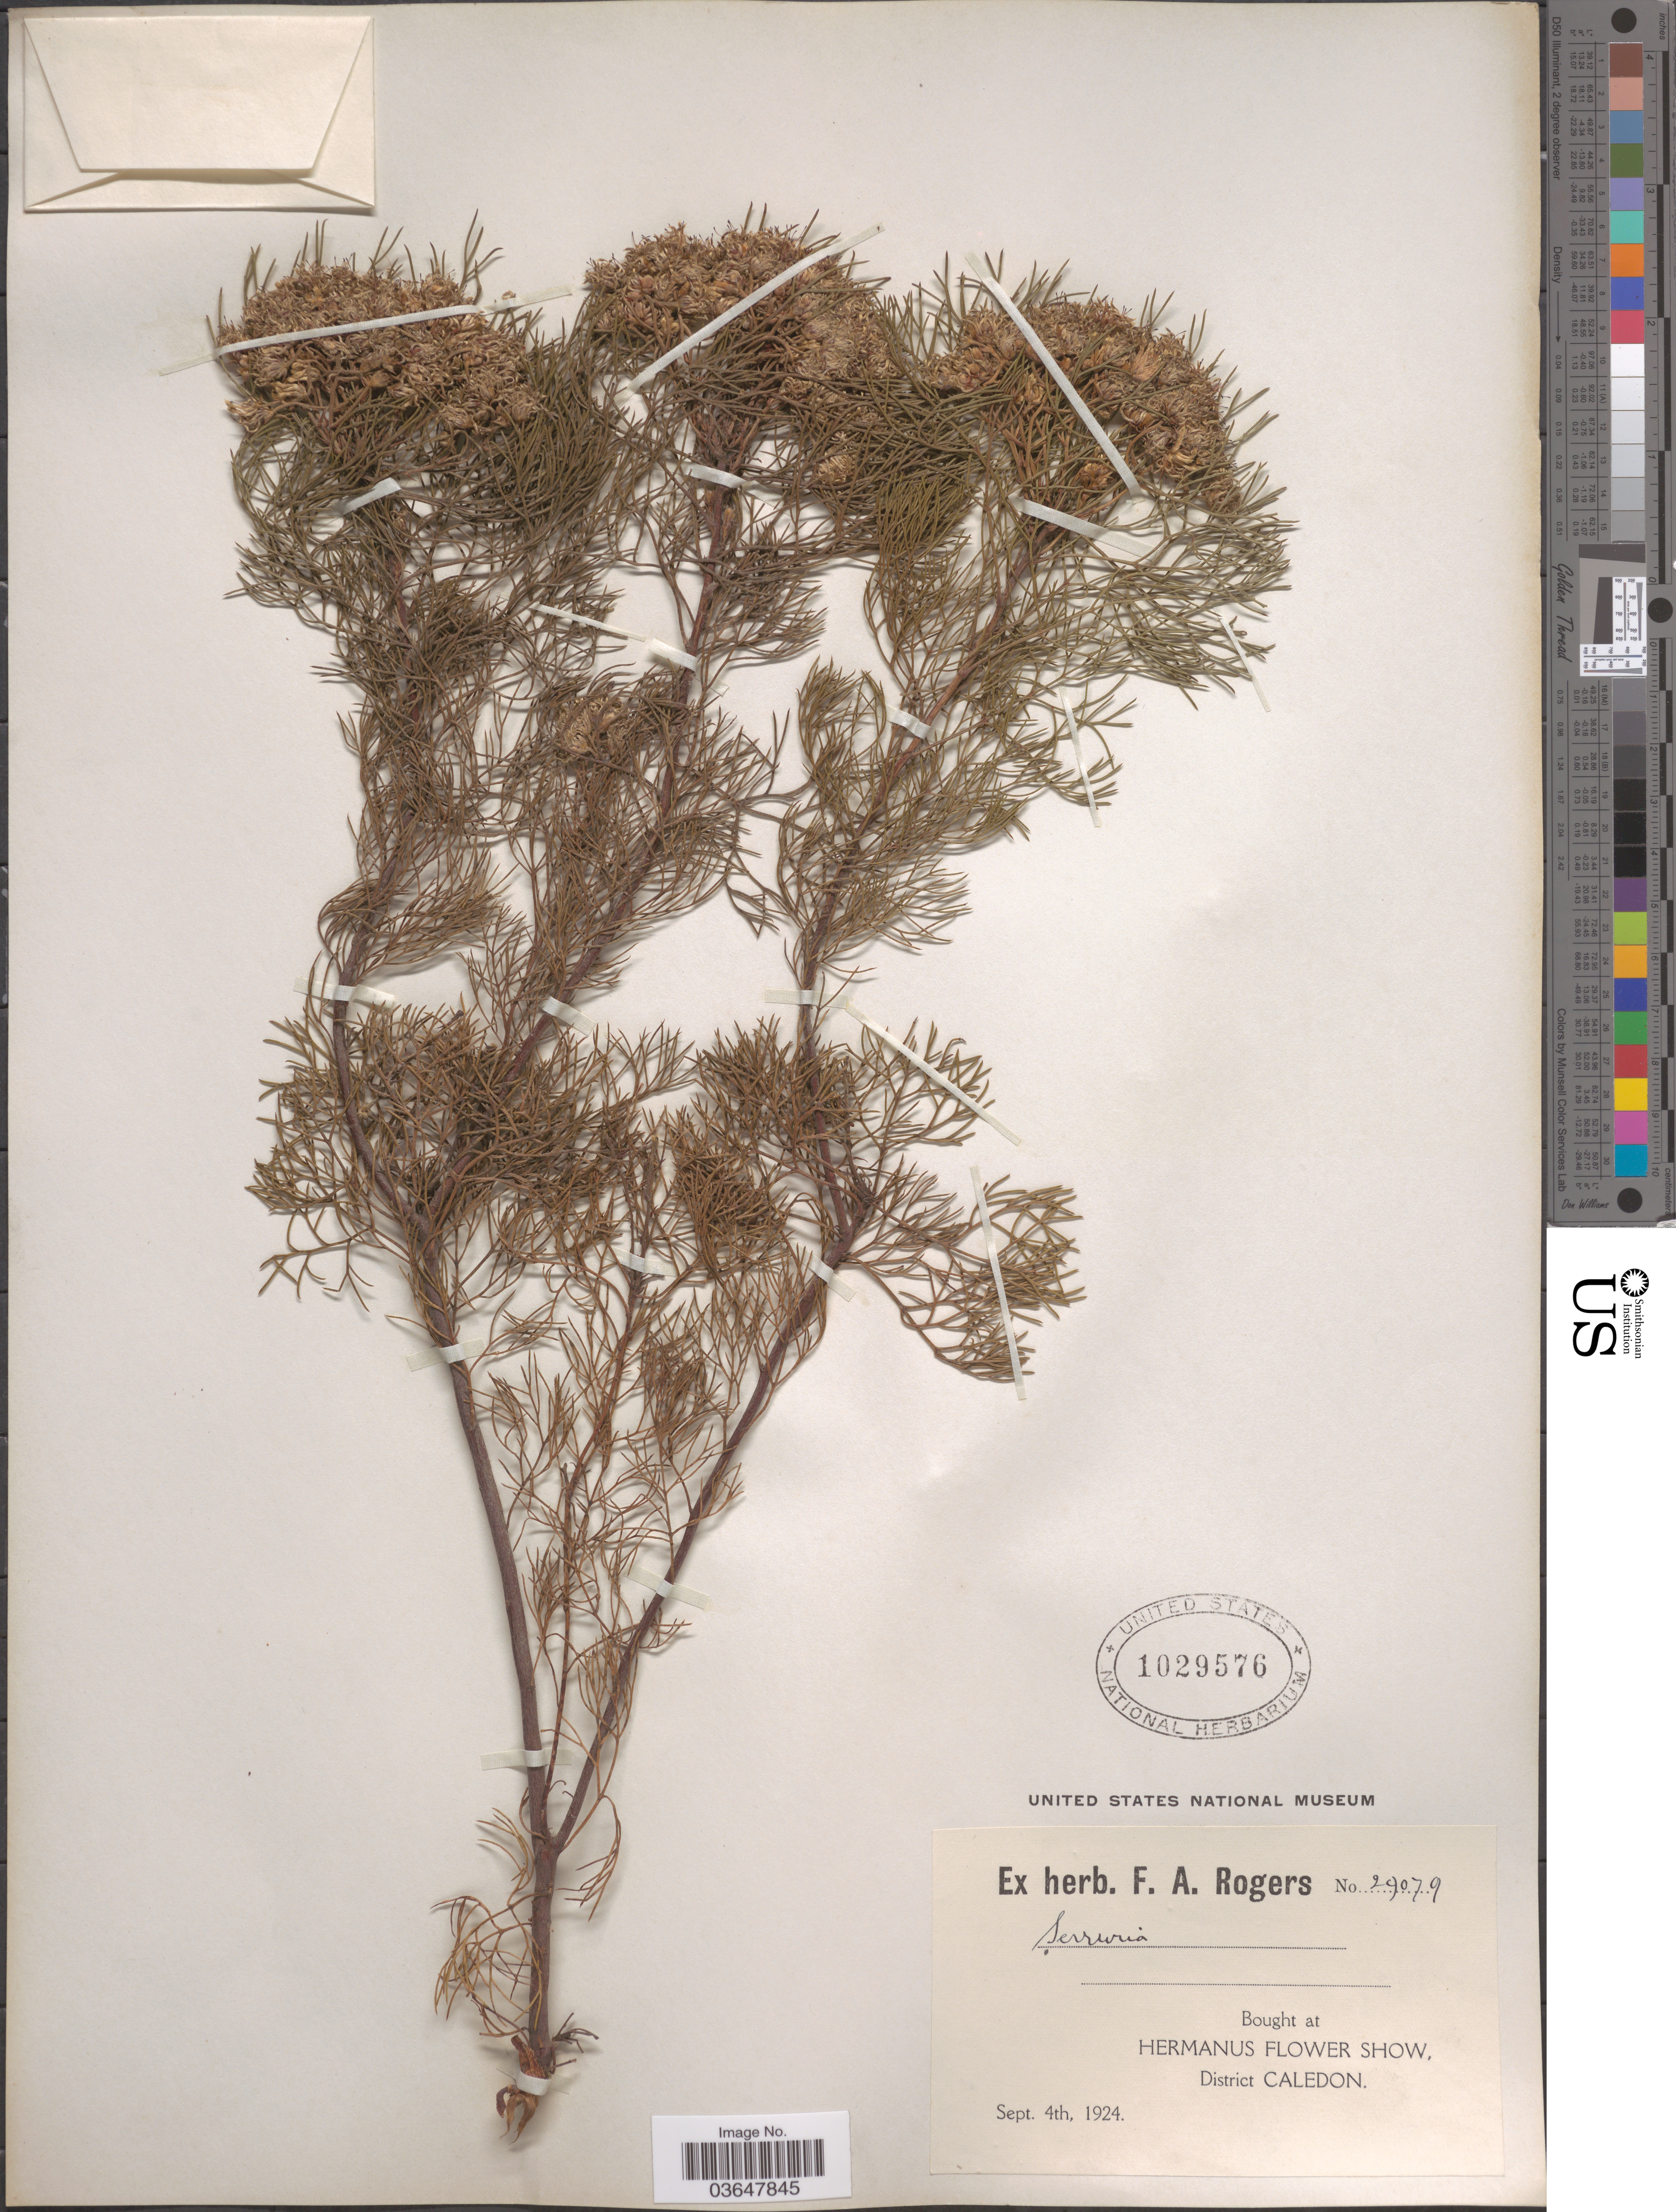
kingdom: Plantae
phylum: Tracheophyta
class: Magnoliopsida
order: Proteales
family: Proteaceae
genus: Serruria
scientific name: Serruria sp.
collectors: ex herb. F. A. Rogers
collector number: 29079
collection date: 1924-09-04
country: South Africa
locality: Hermanus Flower Show, District Caledon.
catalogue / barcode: US 1029576